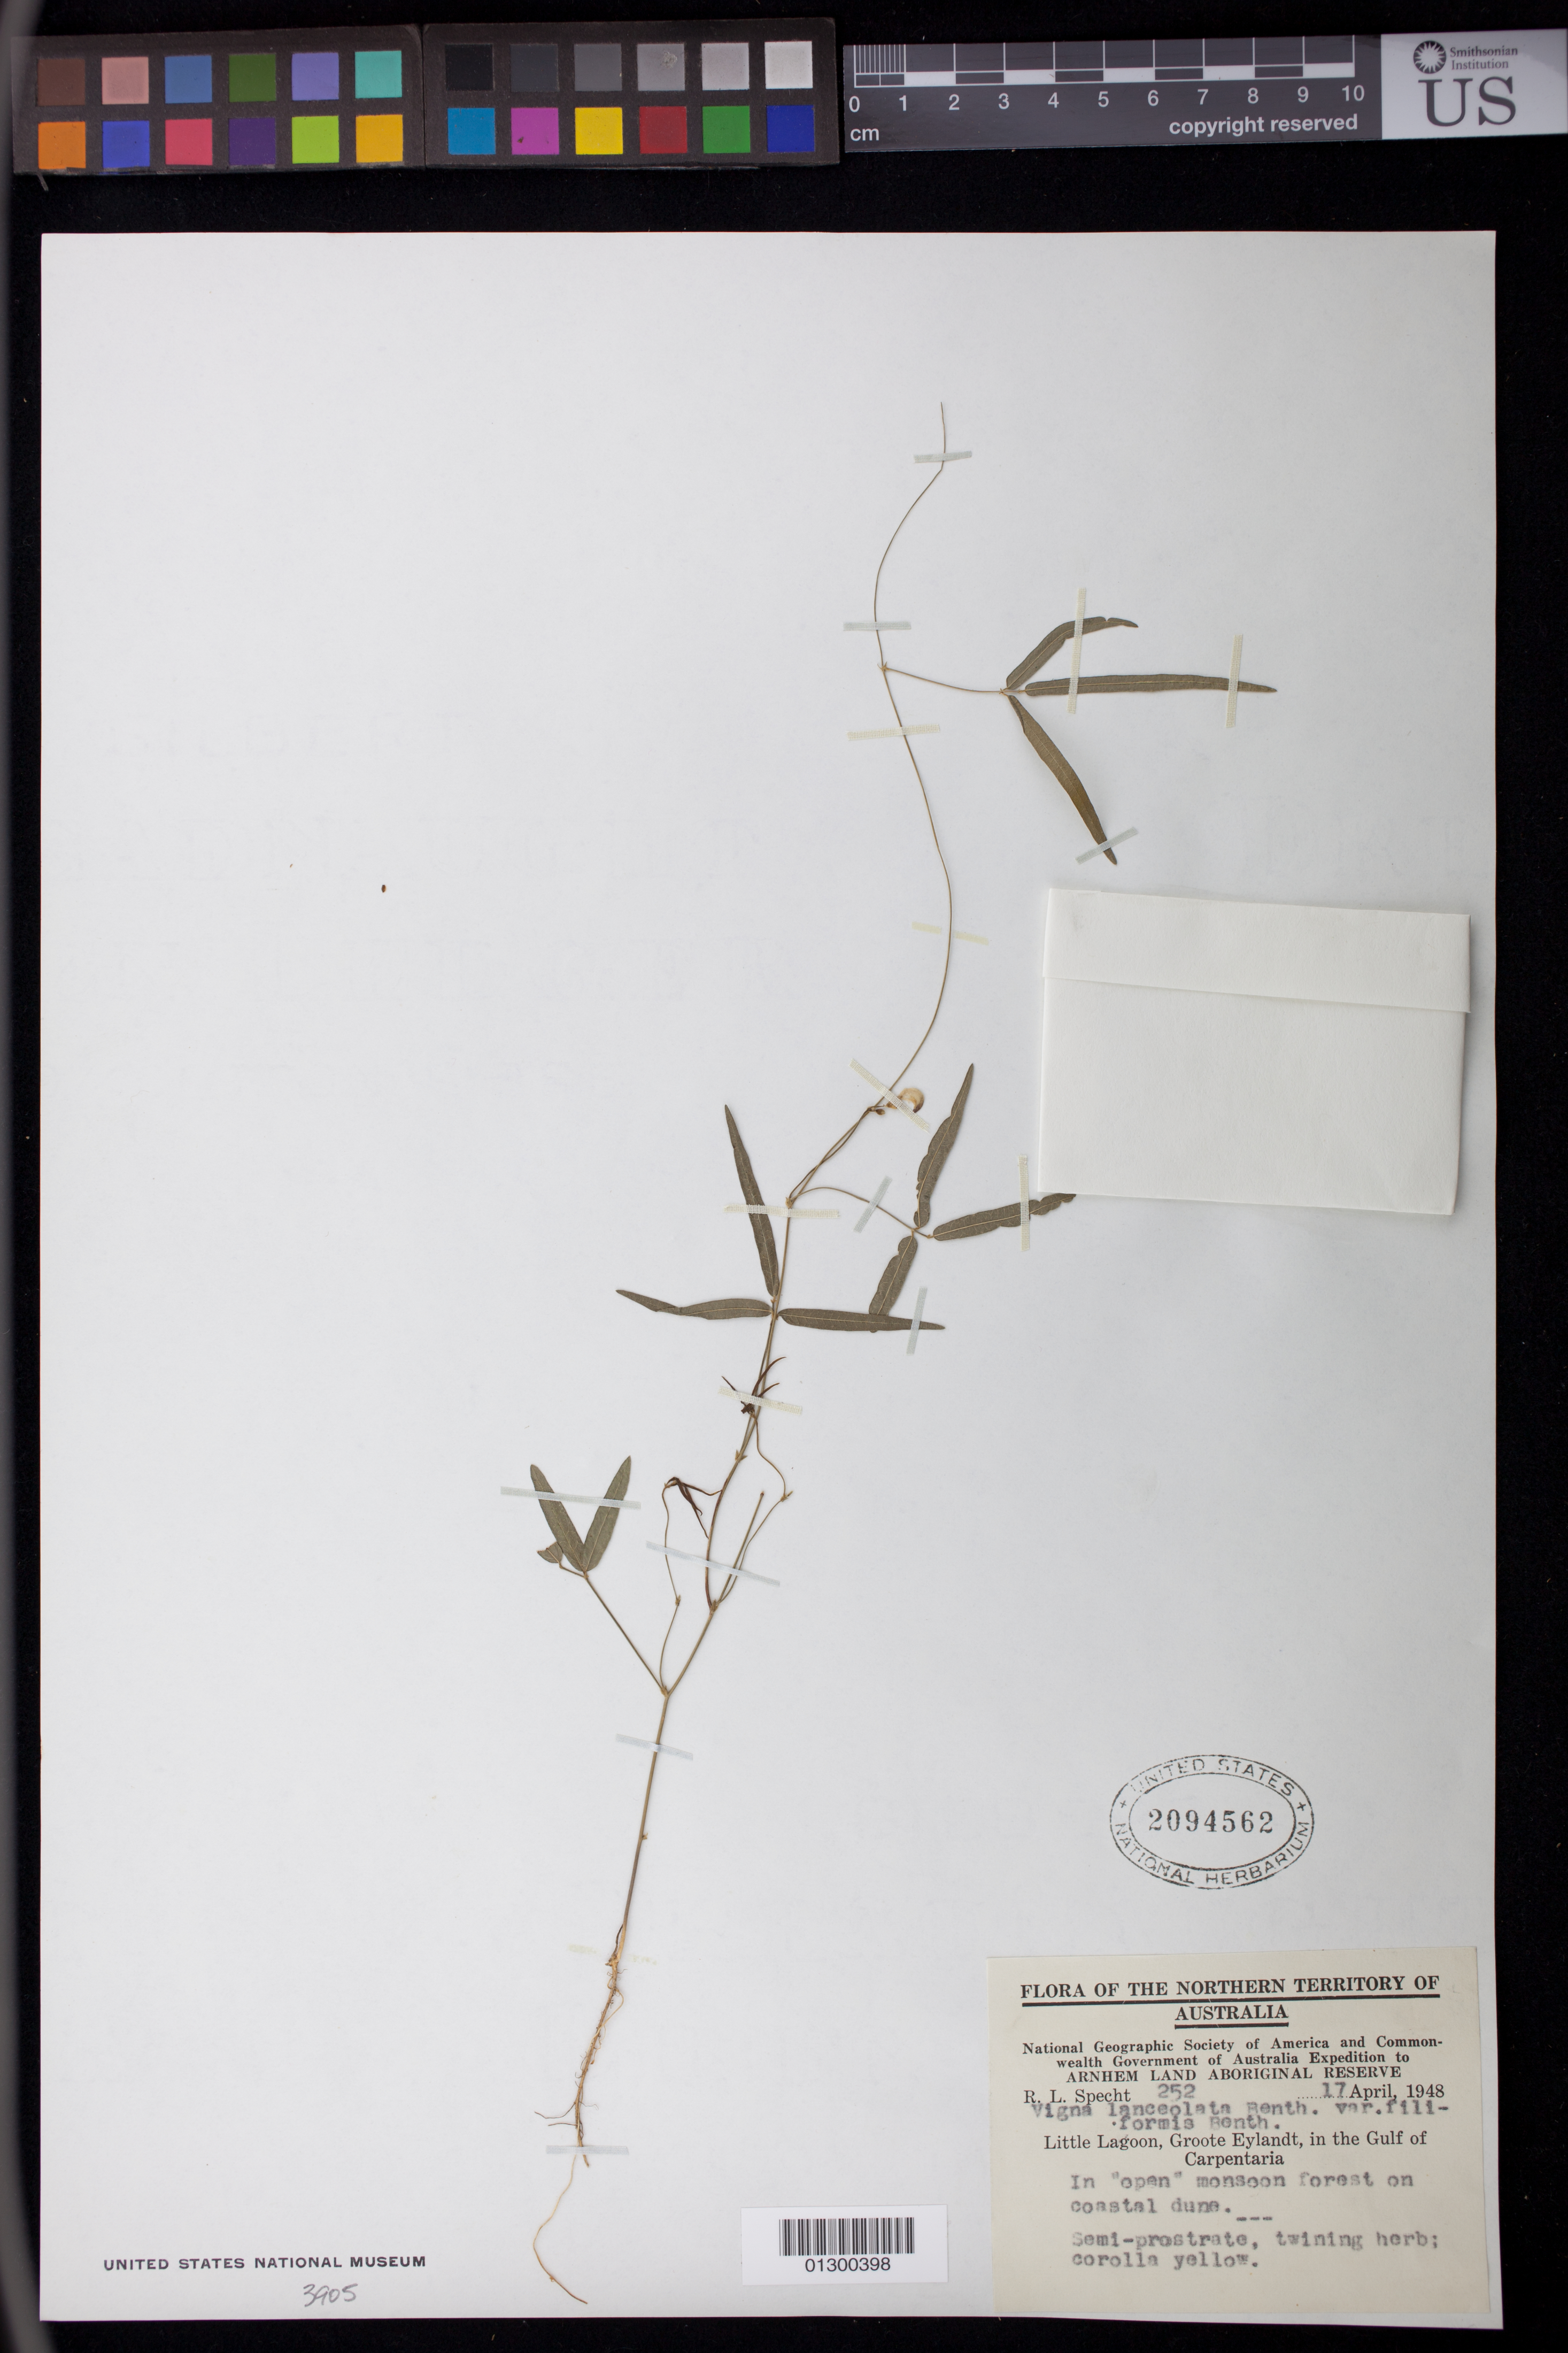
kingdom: Plantae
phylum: Tracheophyta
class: Magnoliopsida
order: Fabales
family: Fabaceae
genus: Vigna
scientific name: Vigna lanceolata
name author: Benth.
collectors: R. L. Specht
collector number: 252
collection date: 1948-04-17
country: Australia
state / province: Northern Territory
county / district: East Arnhem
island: Groote Eylandt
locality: Little Lagoon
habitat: In "open" monsoon forest on coastal dune.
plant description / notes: Semi-prostrate, twining herb; corolla yellow.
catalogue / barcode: US 2094562